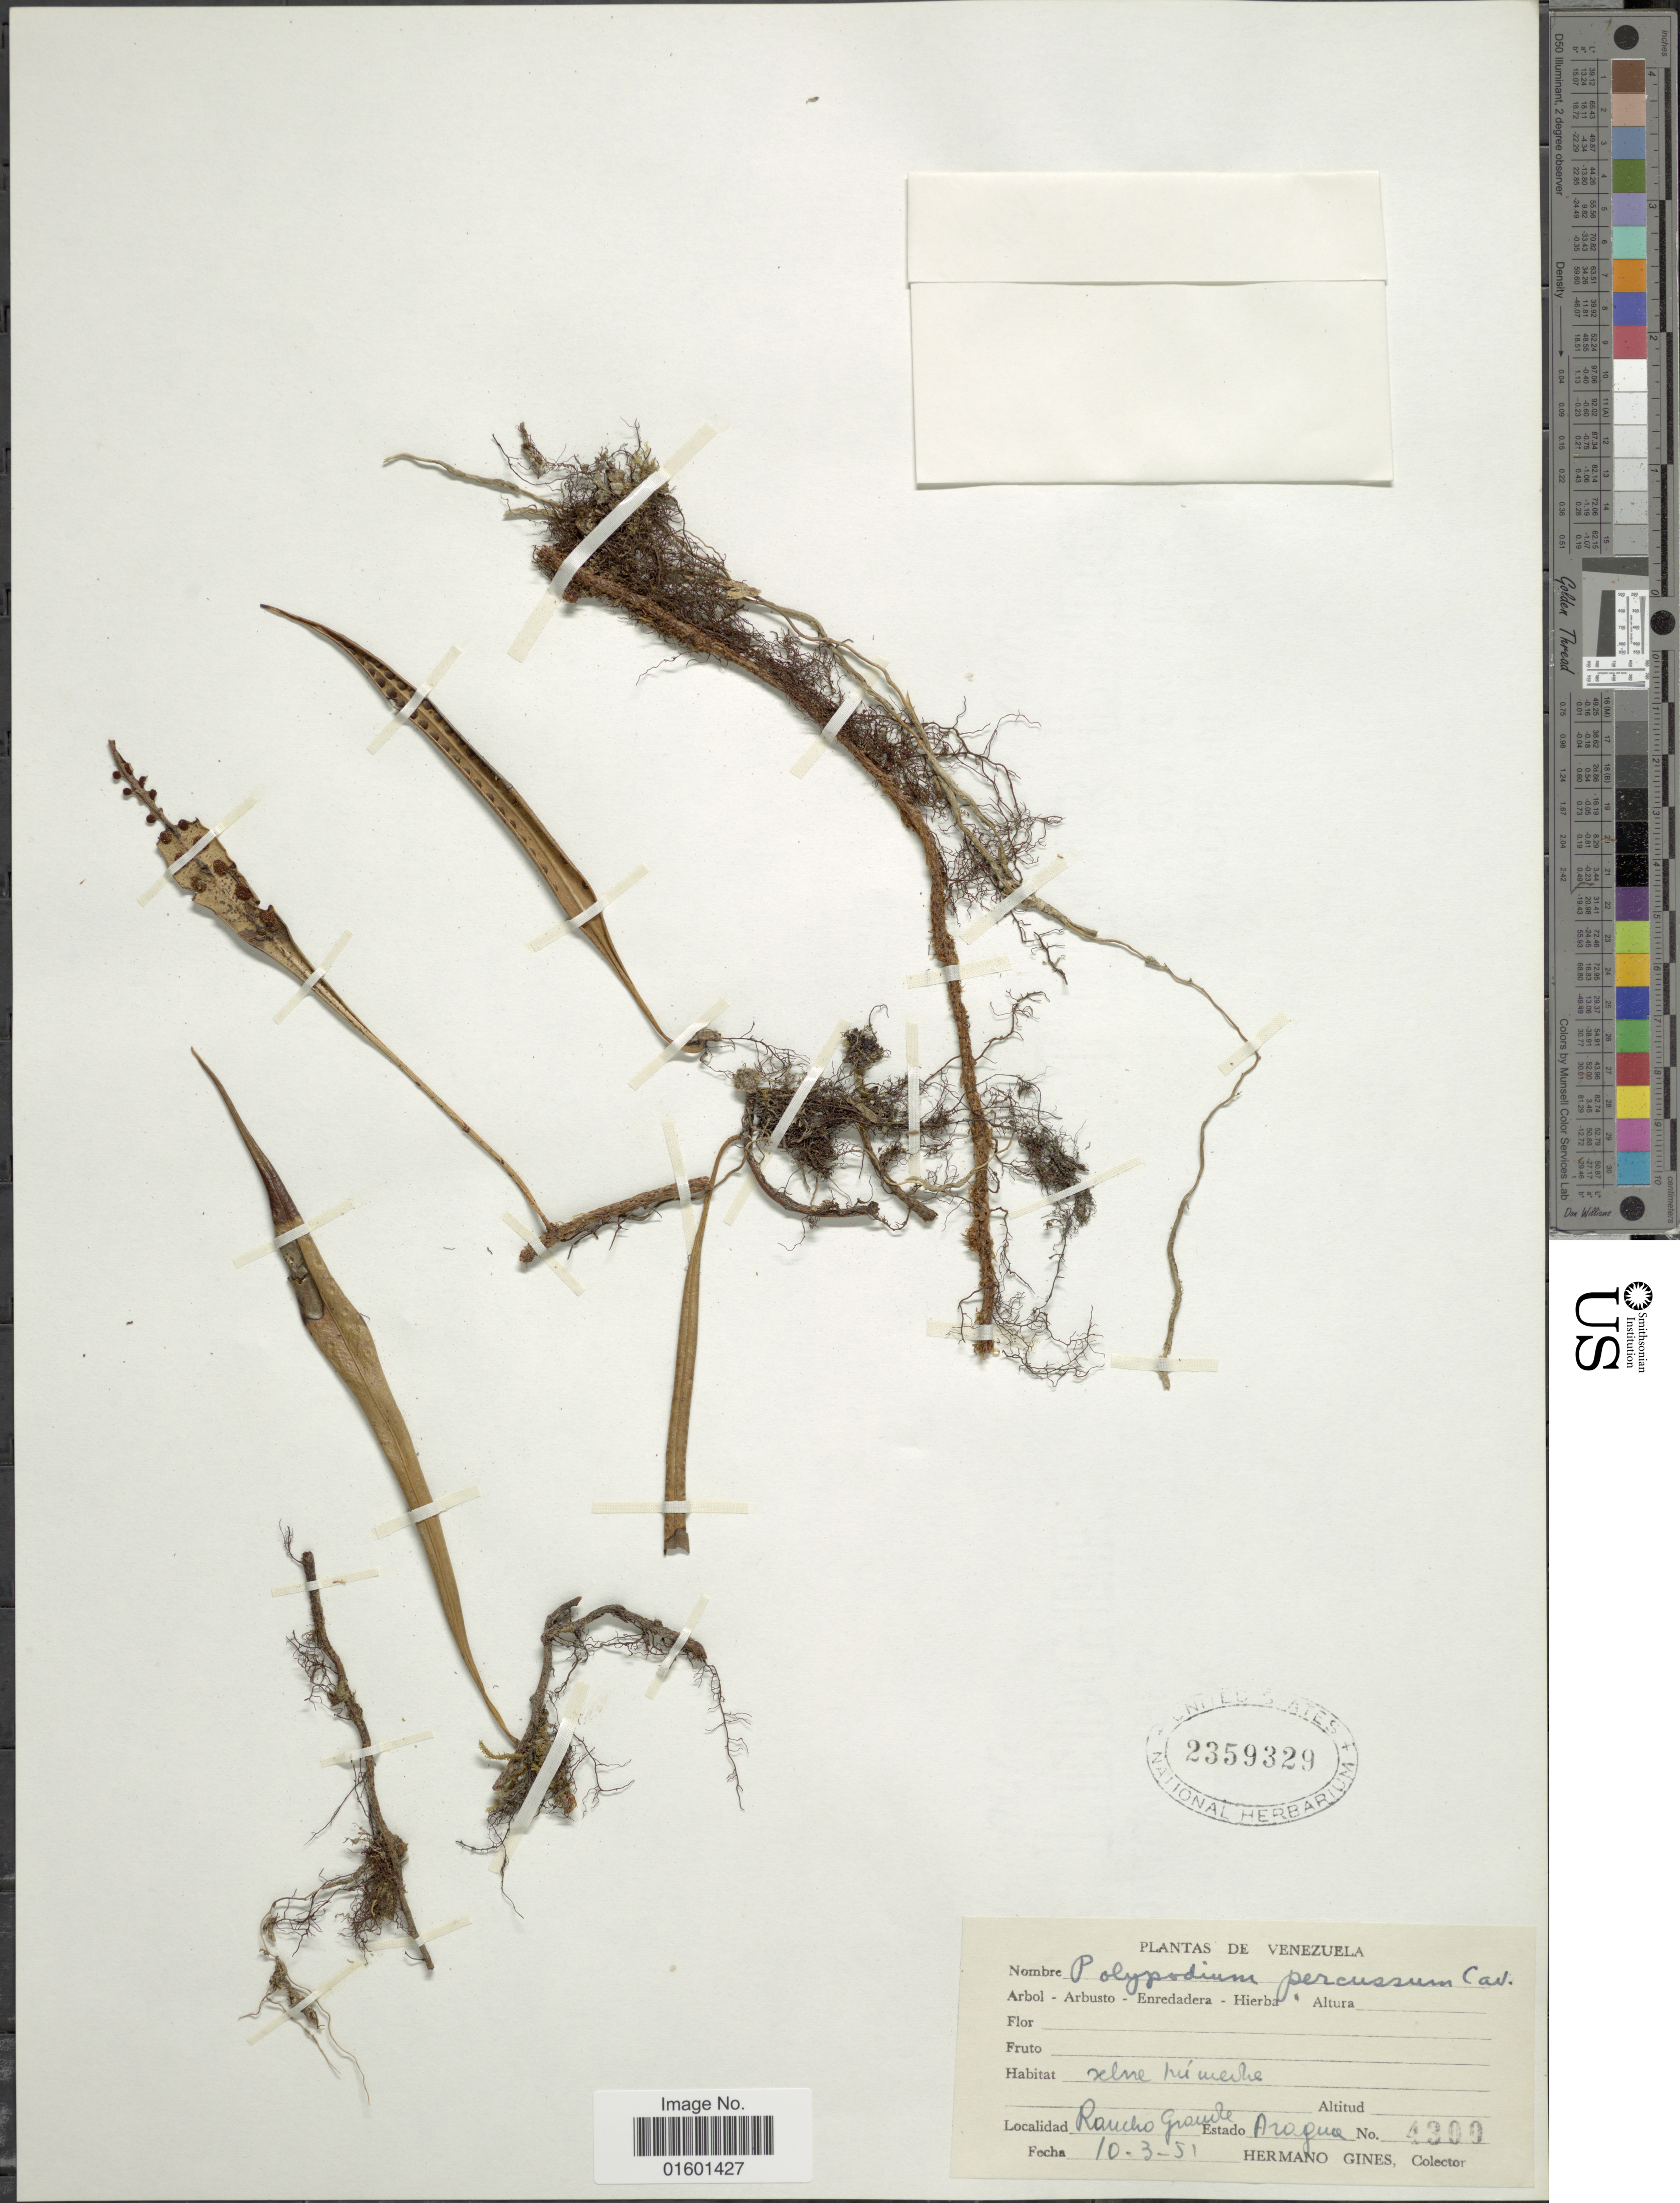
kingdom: Plantae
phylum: Tracheophyta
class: Polypodiopsida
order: Polypodiales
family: Polypodiaceae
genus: Microgramma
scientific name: Microgramma percussa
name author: (Cav.) de la Sota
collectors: Bro. Gines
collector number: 4300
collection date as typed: Transcribed d/m/y: 10/3/51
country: Venezuela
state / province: Aragua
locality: Rancho Grande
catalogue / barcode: US 2359329